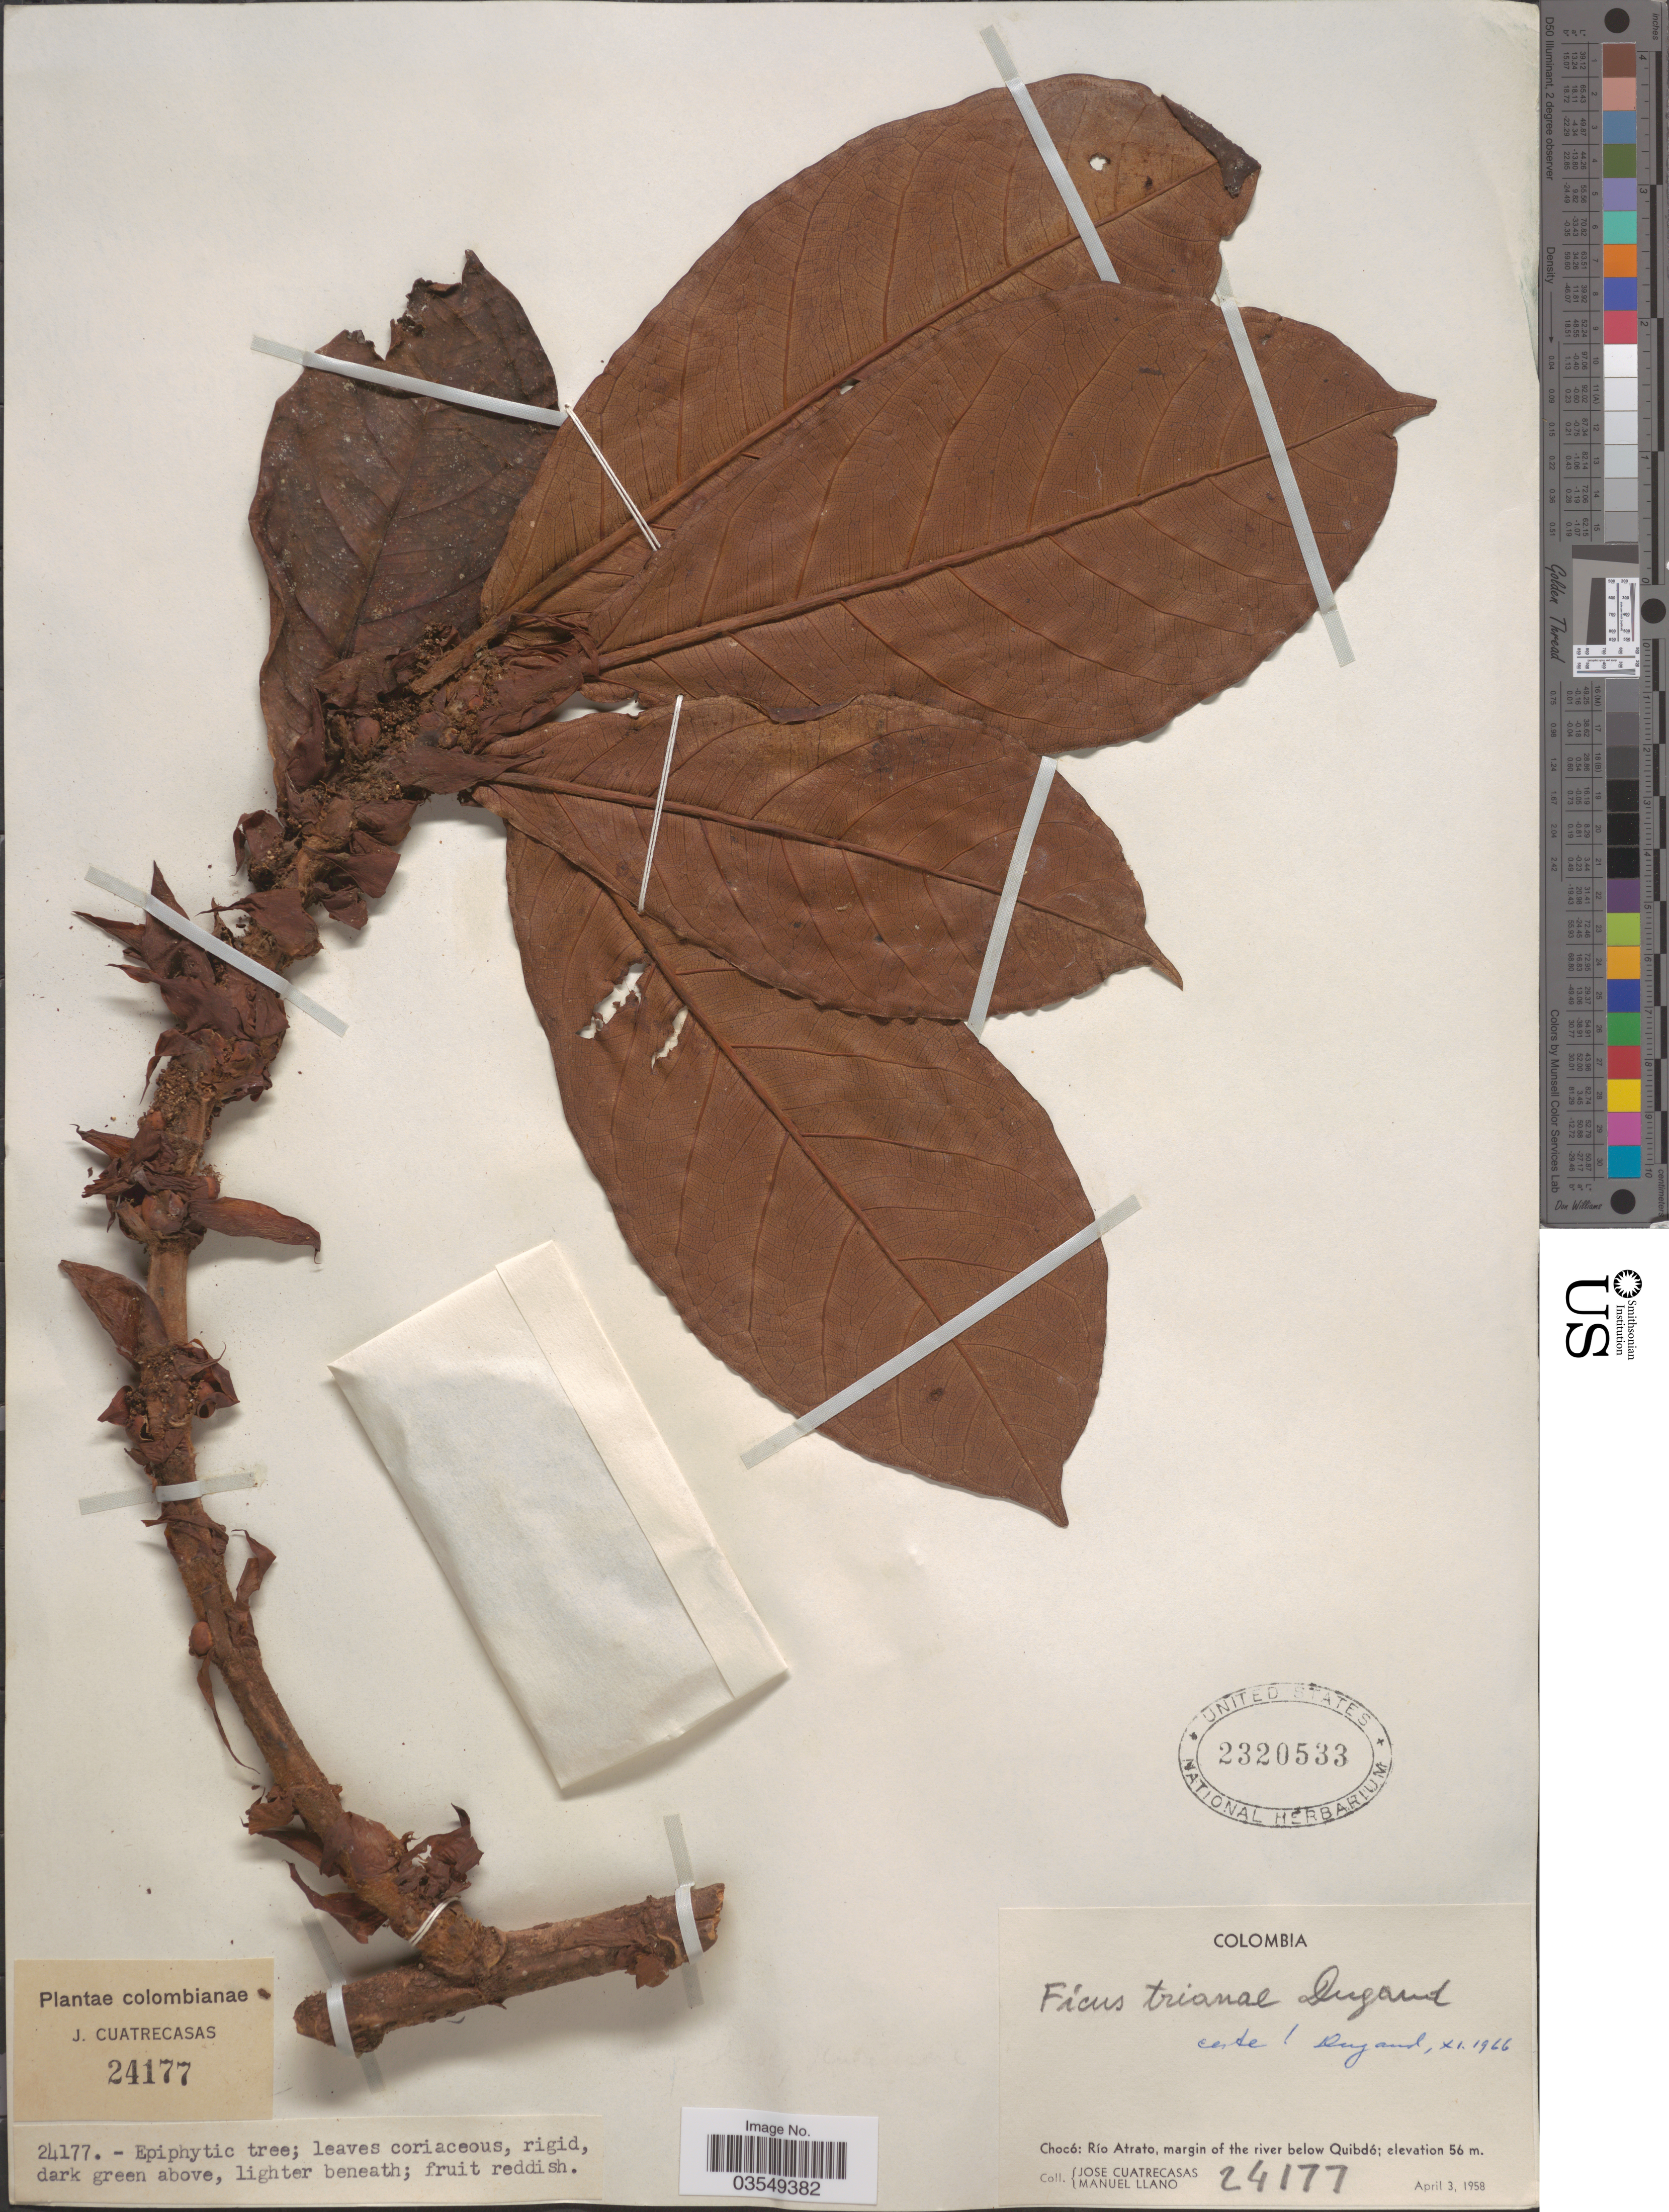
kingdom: Plantae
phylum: Tracheophyta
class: Magnoliopsida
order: Rosales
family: Moraceae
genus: Ficus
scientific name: Ficus trianae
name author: Dugand G.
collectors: J. Cuatrecasas & M. d. Llano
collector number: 24177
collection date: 1958-04-03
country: Colombia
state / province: Chocó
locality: Río Atrato, margin of the river below Quibdó.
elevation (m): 56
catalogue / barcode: US 2320533